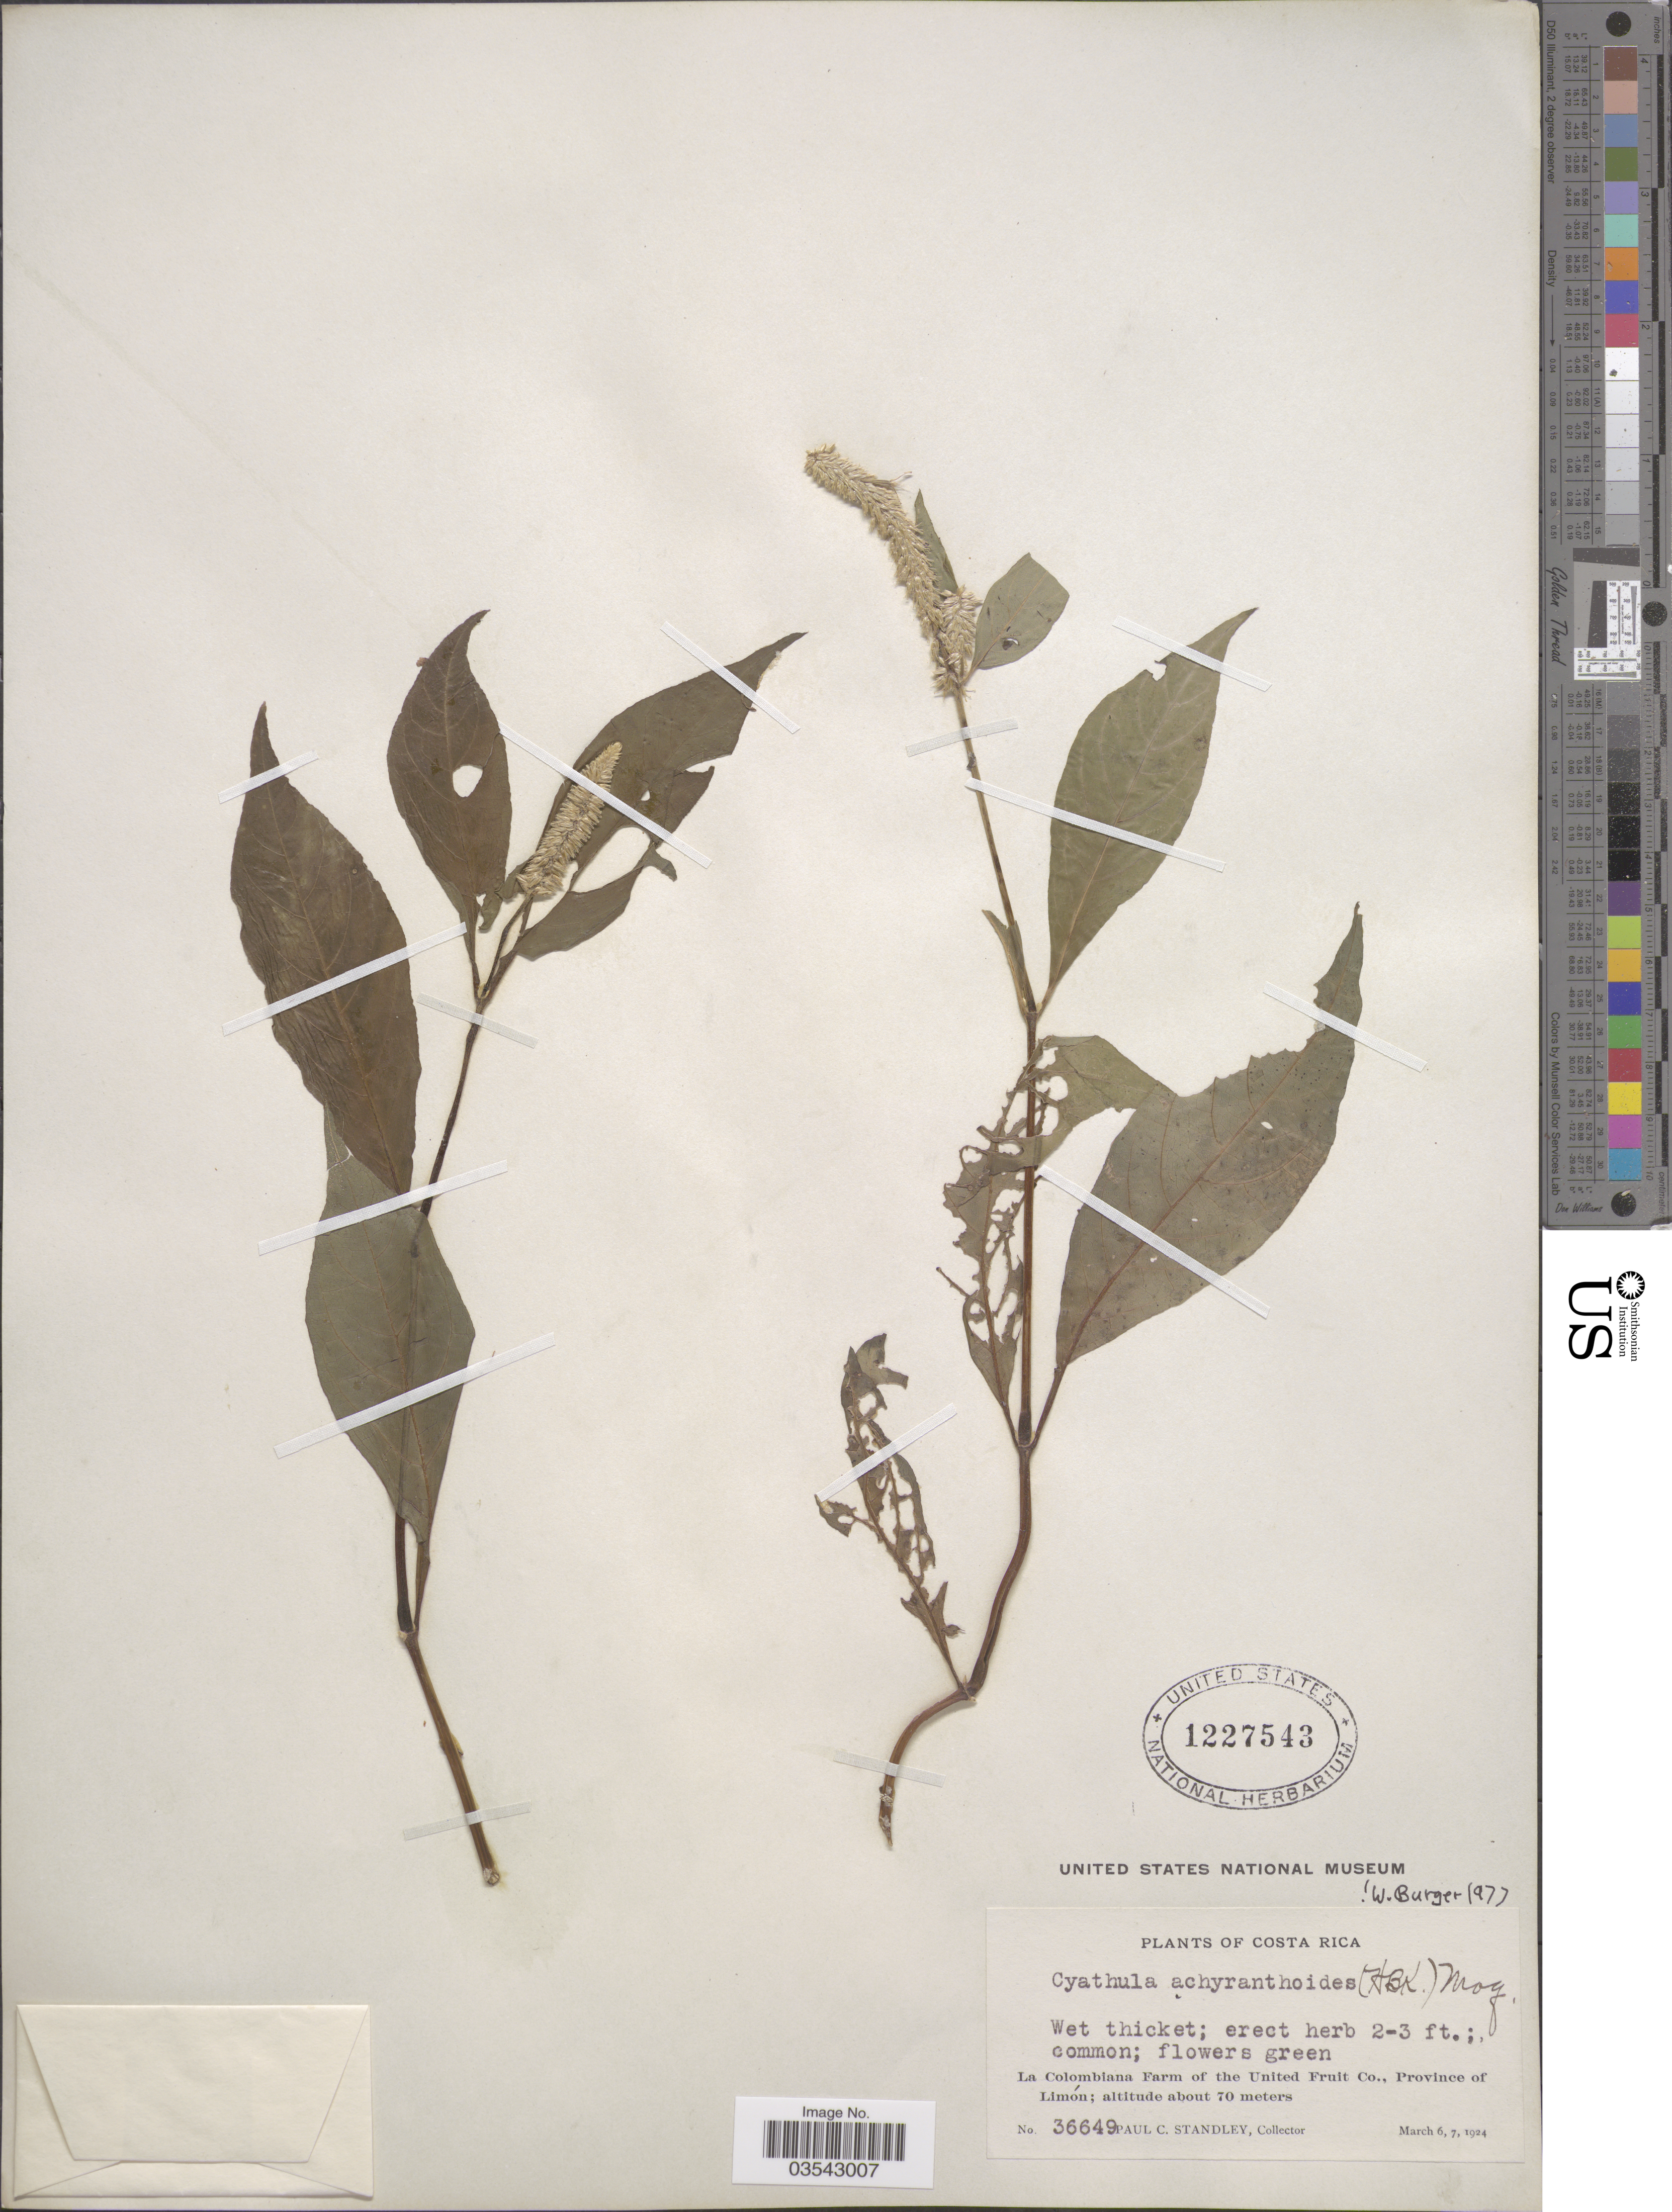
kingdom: Plantae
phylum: Tracheophyta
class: Magnoliopsida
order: Caryophyllales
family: Amaranthaceae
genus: Cyathula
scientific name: Cyathula achyranthoides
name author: (Kunth) Moq.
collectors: P. C. Standley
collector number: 36649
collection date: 1924-03-06/1924-03-07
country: Costa Rica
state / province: Limón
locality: La Colombiana Farm of the United Fruit Co.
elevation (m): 70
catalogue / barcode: US 1227543